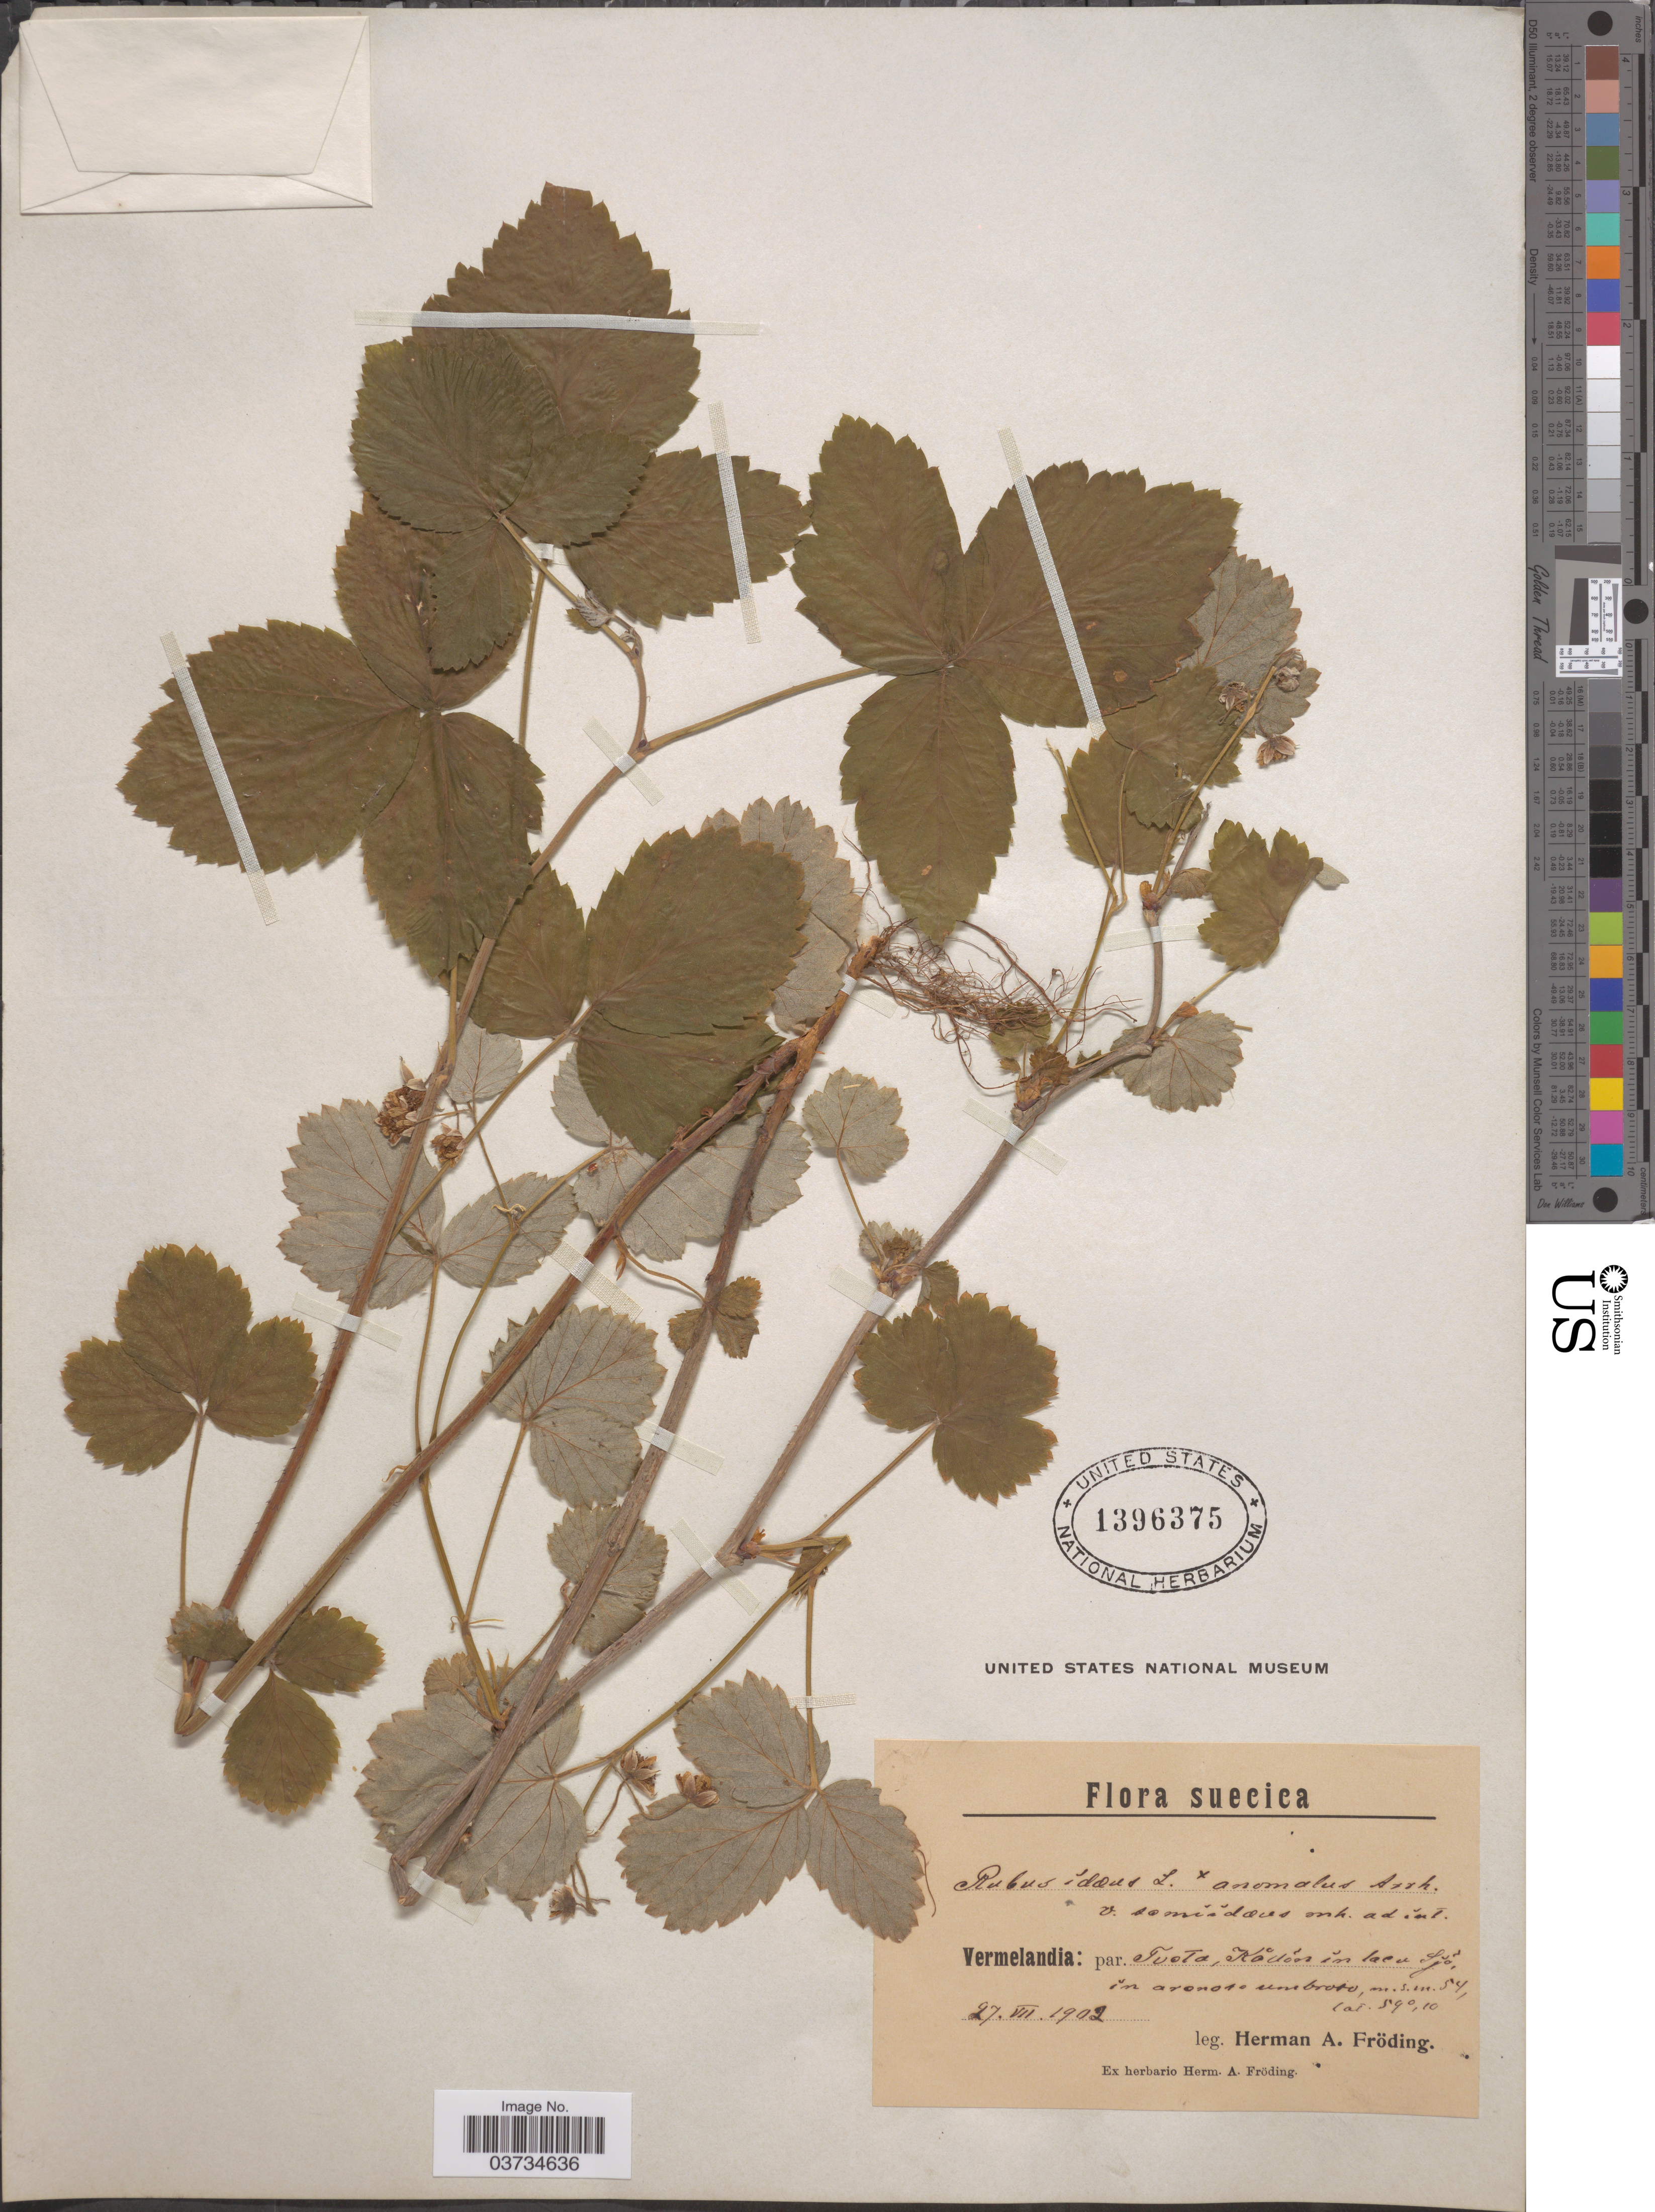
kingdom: Plantae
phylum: Tracheophyta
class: Magnoliopsida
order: Rosales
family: Rosaceae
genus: Rubus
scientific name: Rubus idaeus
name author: L.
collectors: H. Froding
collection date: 1902-07-27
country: Sweden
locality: Suecica. Vermelandia: par. Tveta, Kallön in lacu Sjö.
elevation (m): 54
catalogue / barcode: US 1396375